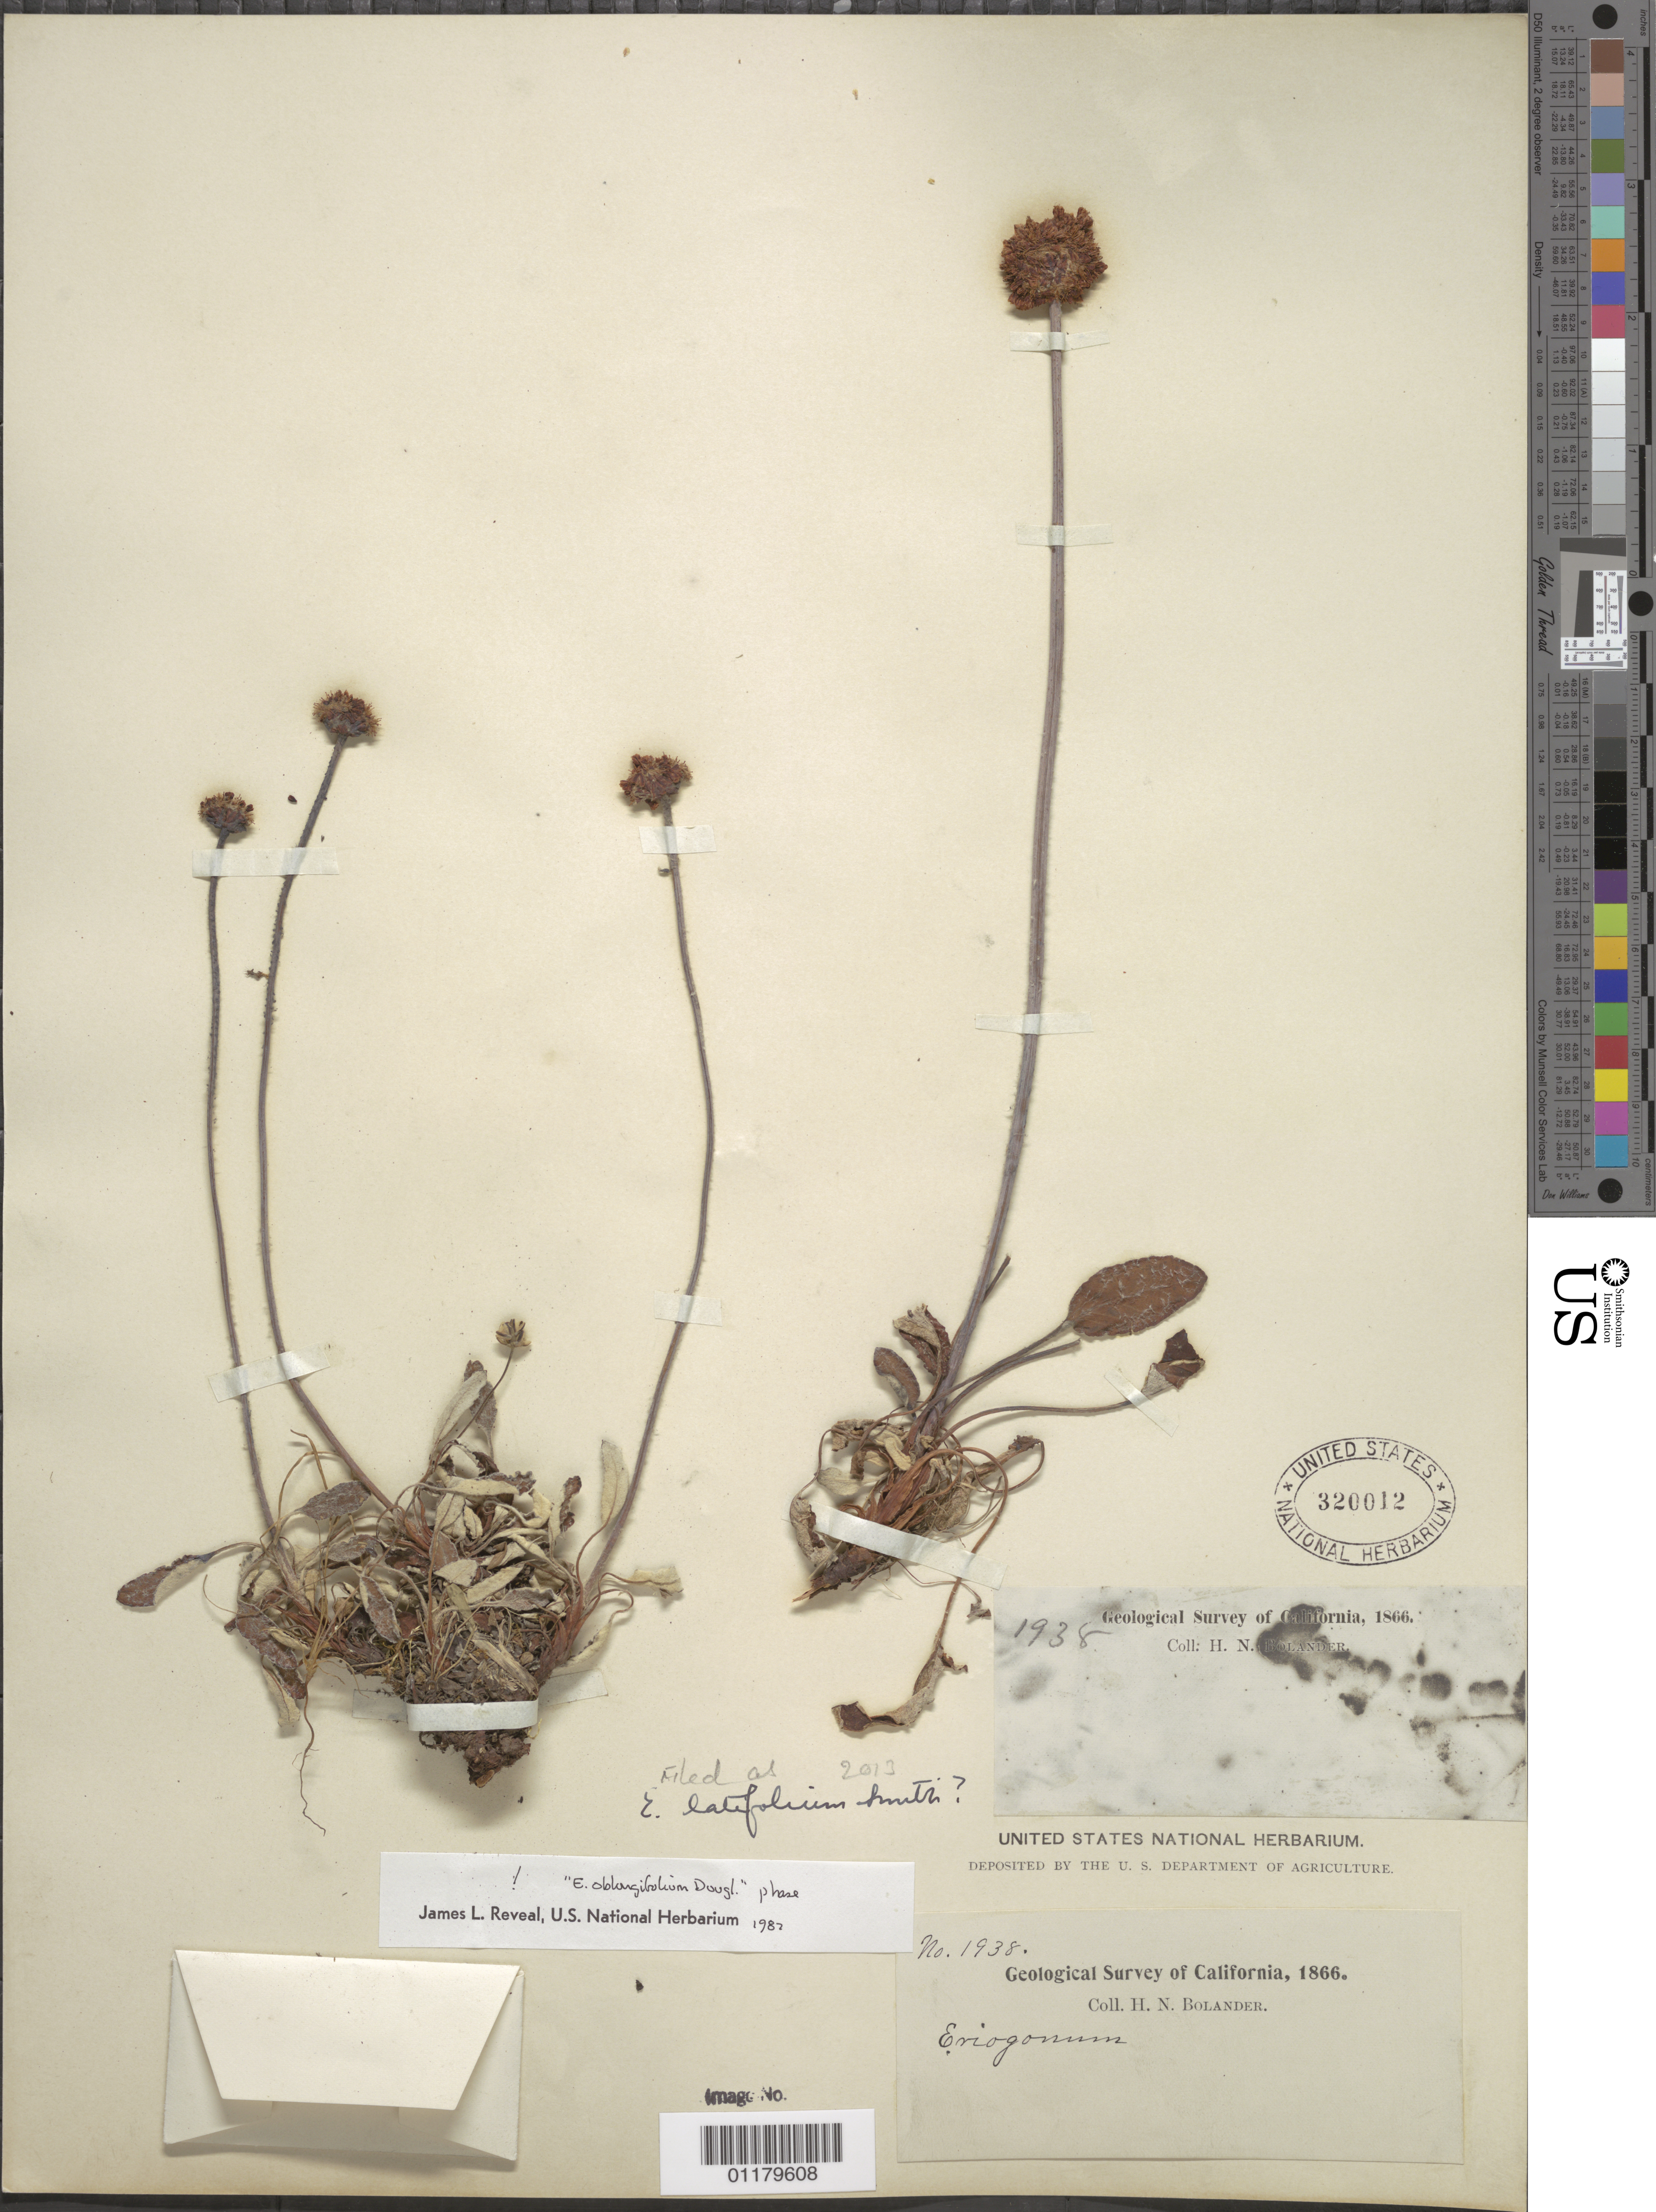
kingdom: Plantae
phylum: Tracheophyta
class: Magnoliopsida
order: Caryophyllales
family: Polygonaceae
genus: Eriogonum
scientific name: Eriogonum latifolium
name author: Sm.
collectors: H. Bolander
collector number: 1938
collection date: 1866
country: United States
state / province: California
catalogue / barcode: US 320012